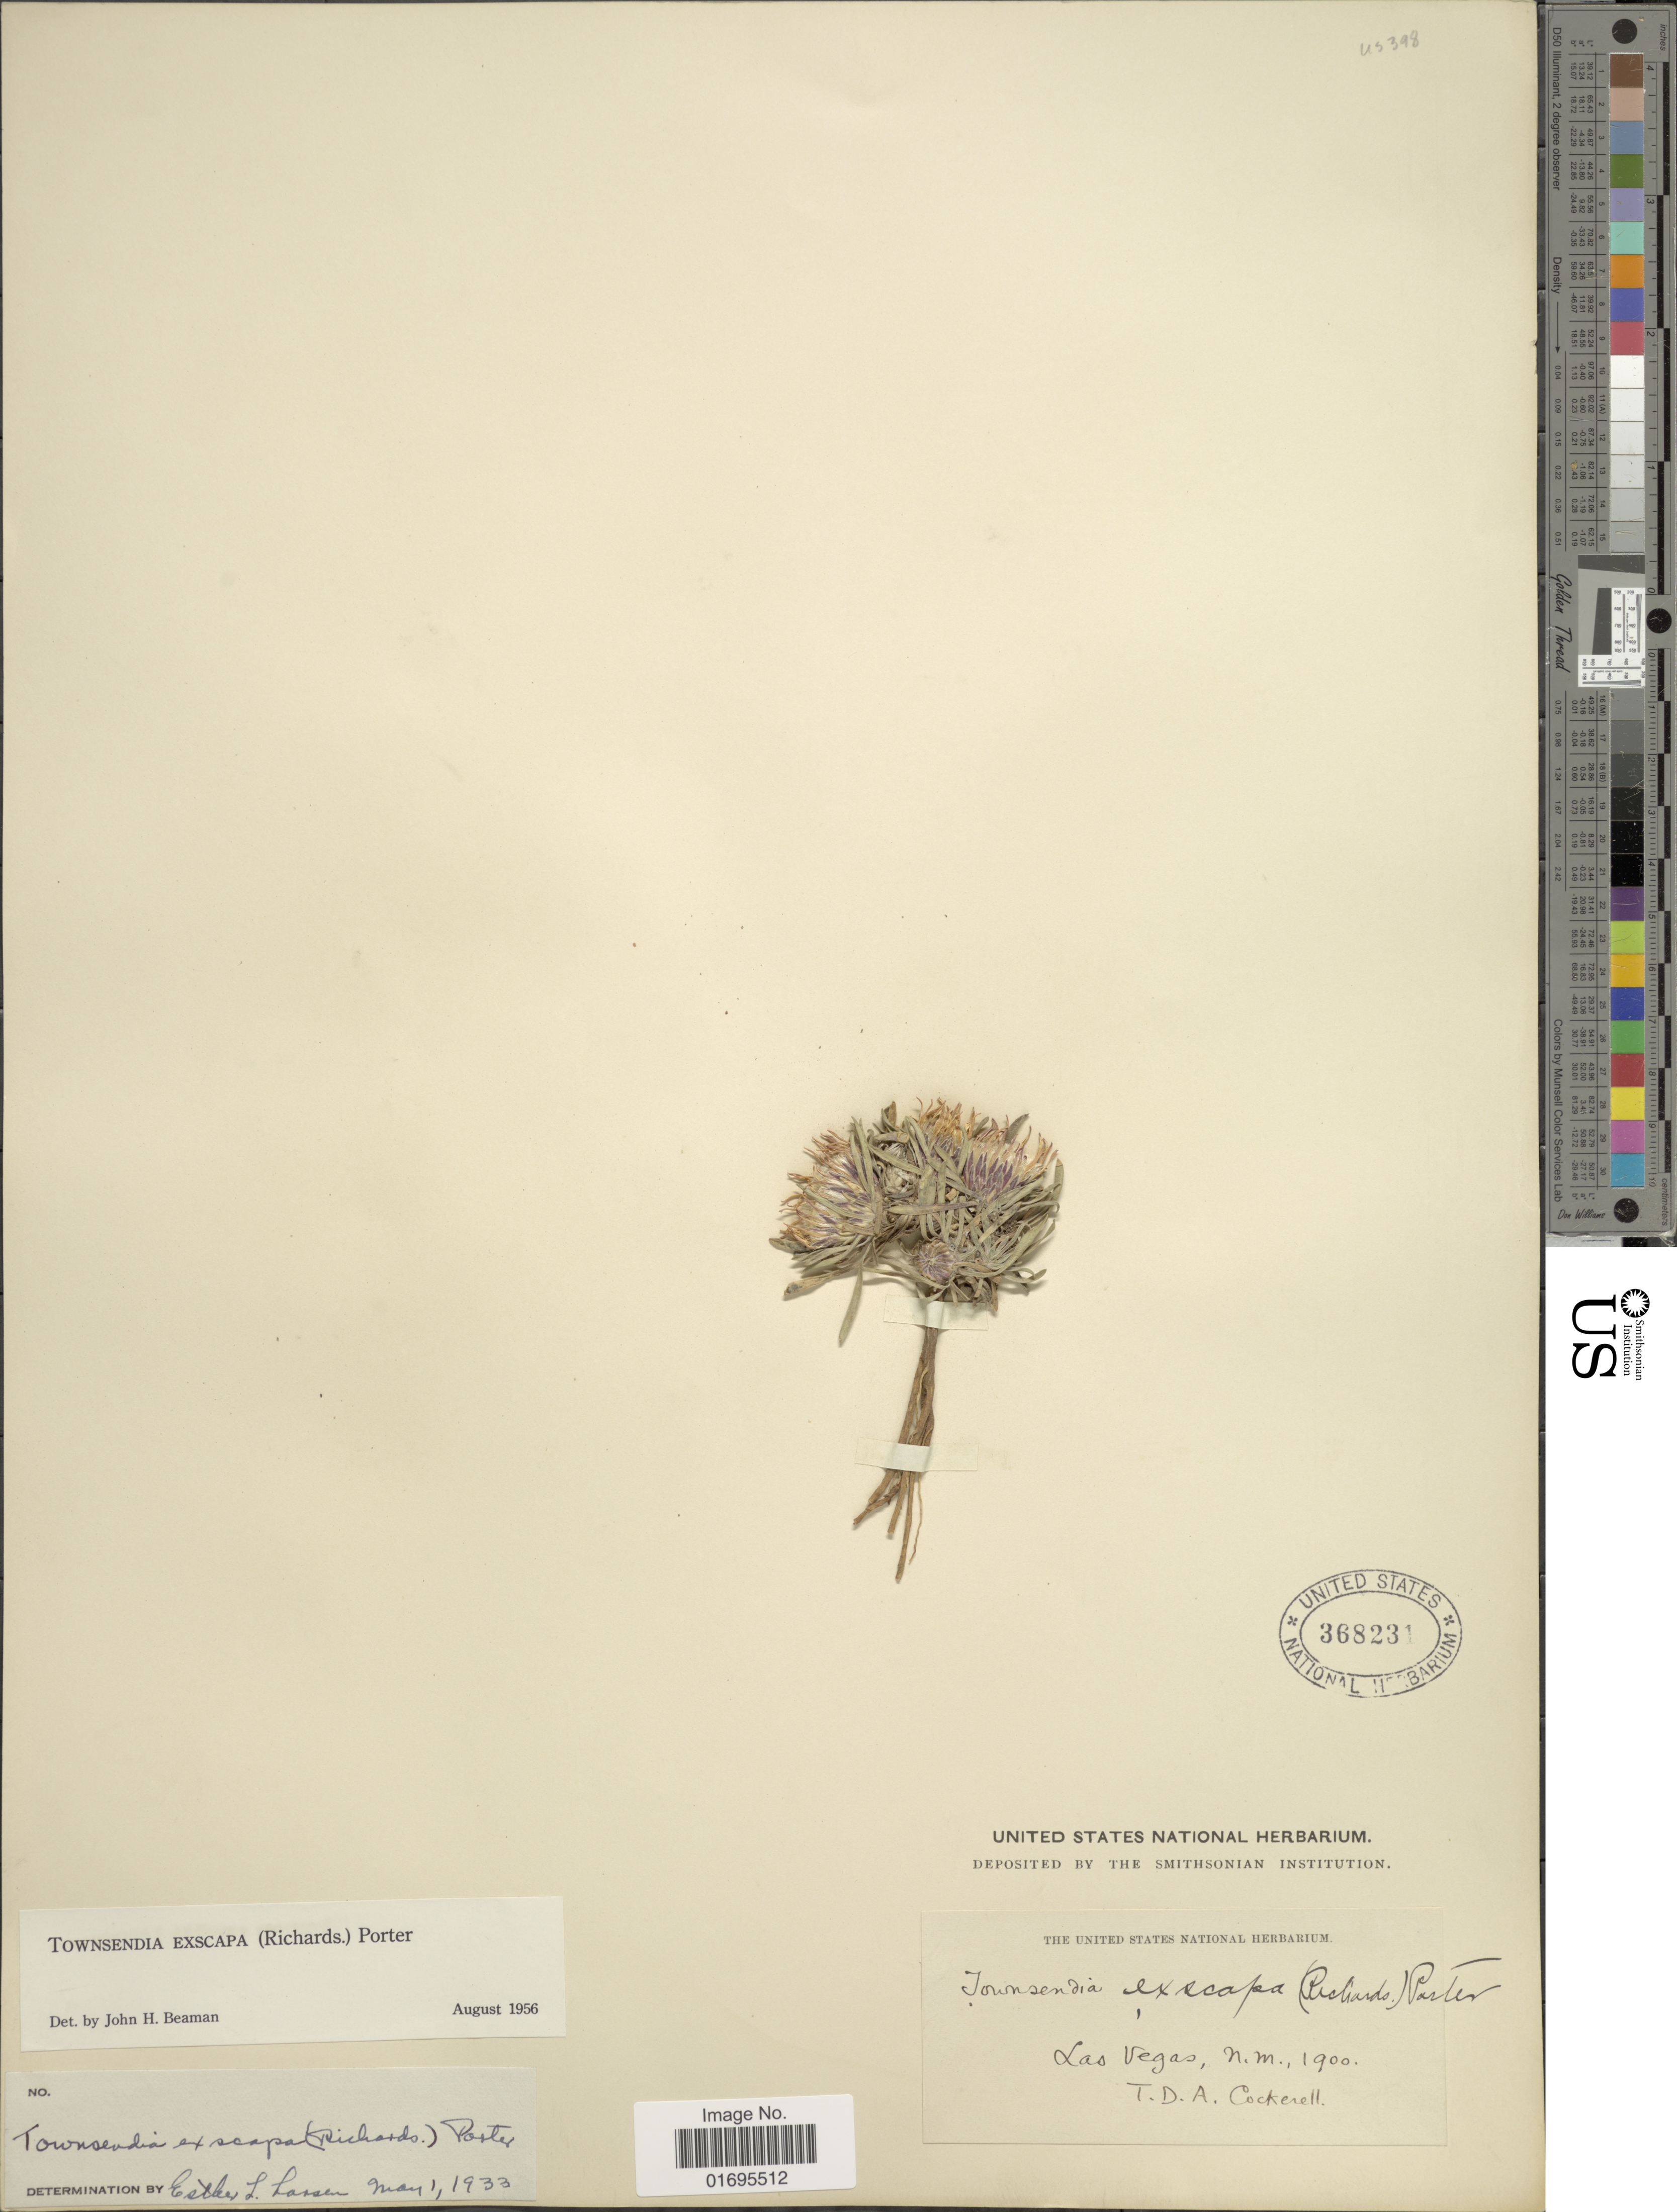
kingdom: Plantae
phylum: Tracheophyta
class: Magnoliopsida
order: Asterales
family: Asteraceae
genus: Townsendia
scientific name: Townsendia exscapa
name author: (Richardson) Porter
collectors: T. Cockerell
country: United States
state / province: New Mexico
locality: Las Vegas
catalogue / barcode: US 3368231